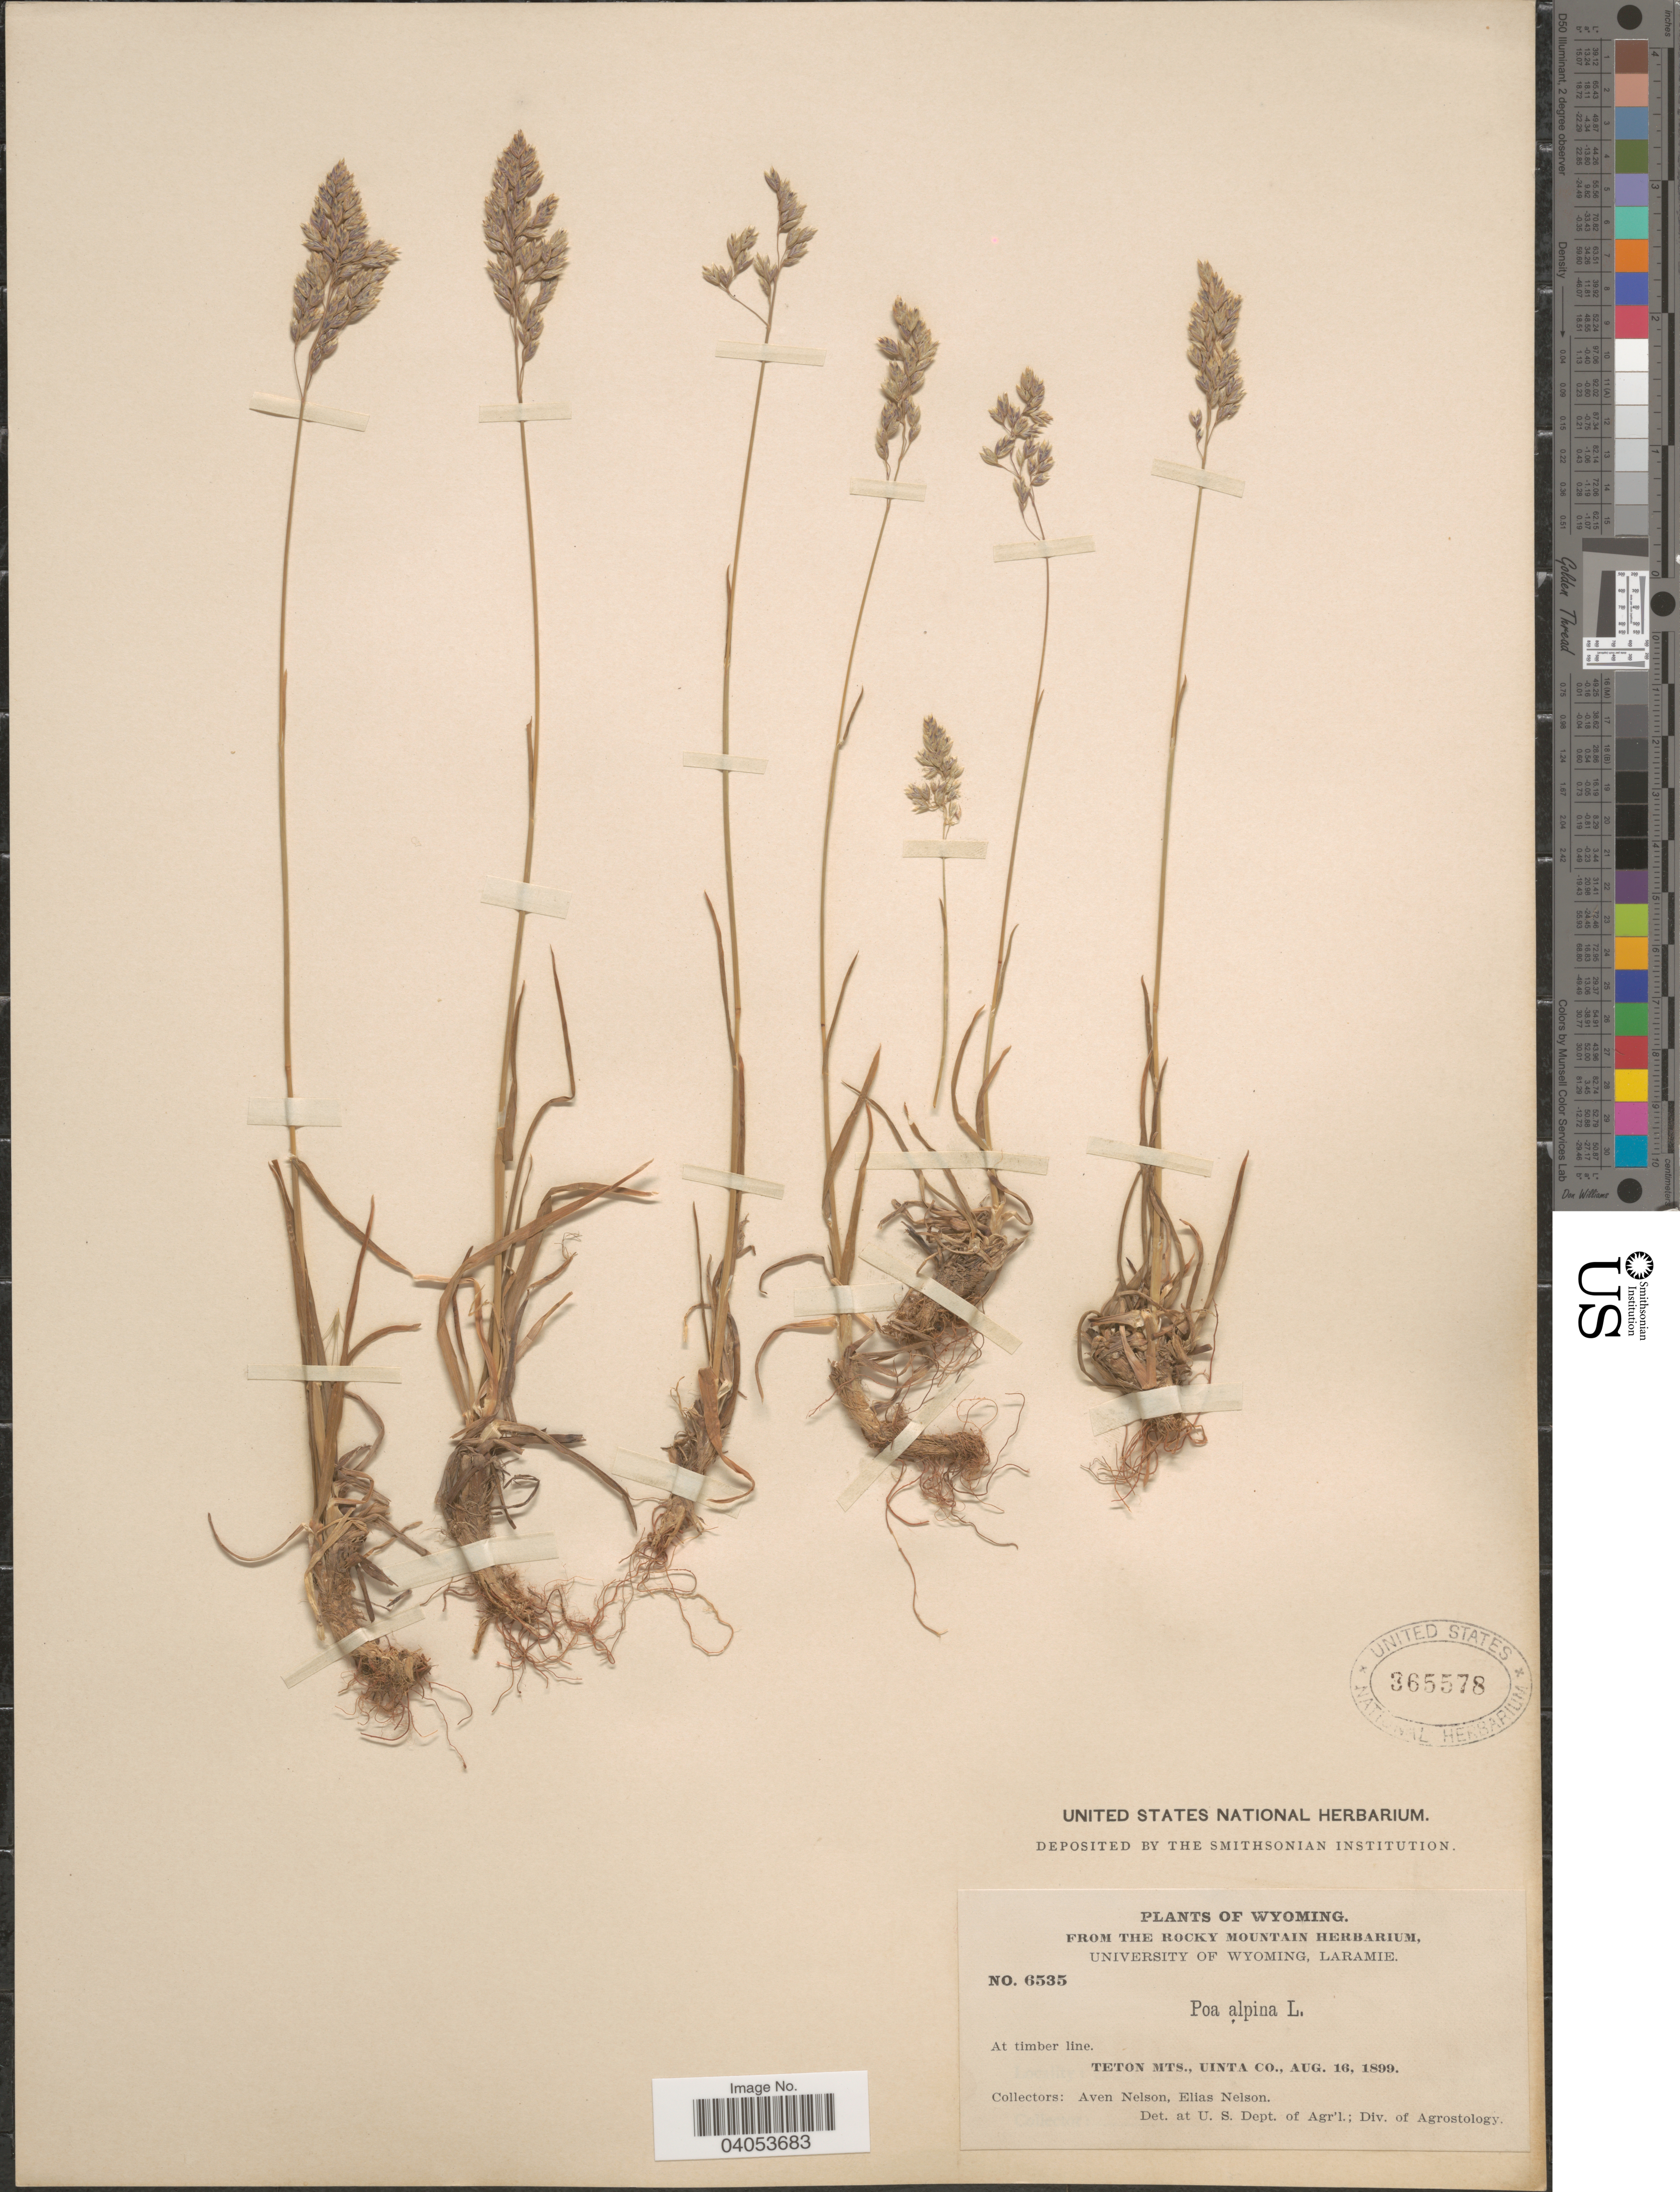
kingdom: Plantae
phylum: Tracheophyta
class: Liliopsida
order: Poales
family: Poaceae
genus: Poa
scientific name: Poa alpina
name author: L.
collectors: A. Nelson & E. Nelson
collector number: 6535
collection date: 1899-08-16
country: United States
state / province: Wyoming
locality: Teton Mts., Uinta Co.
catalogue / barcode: US 365578